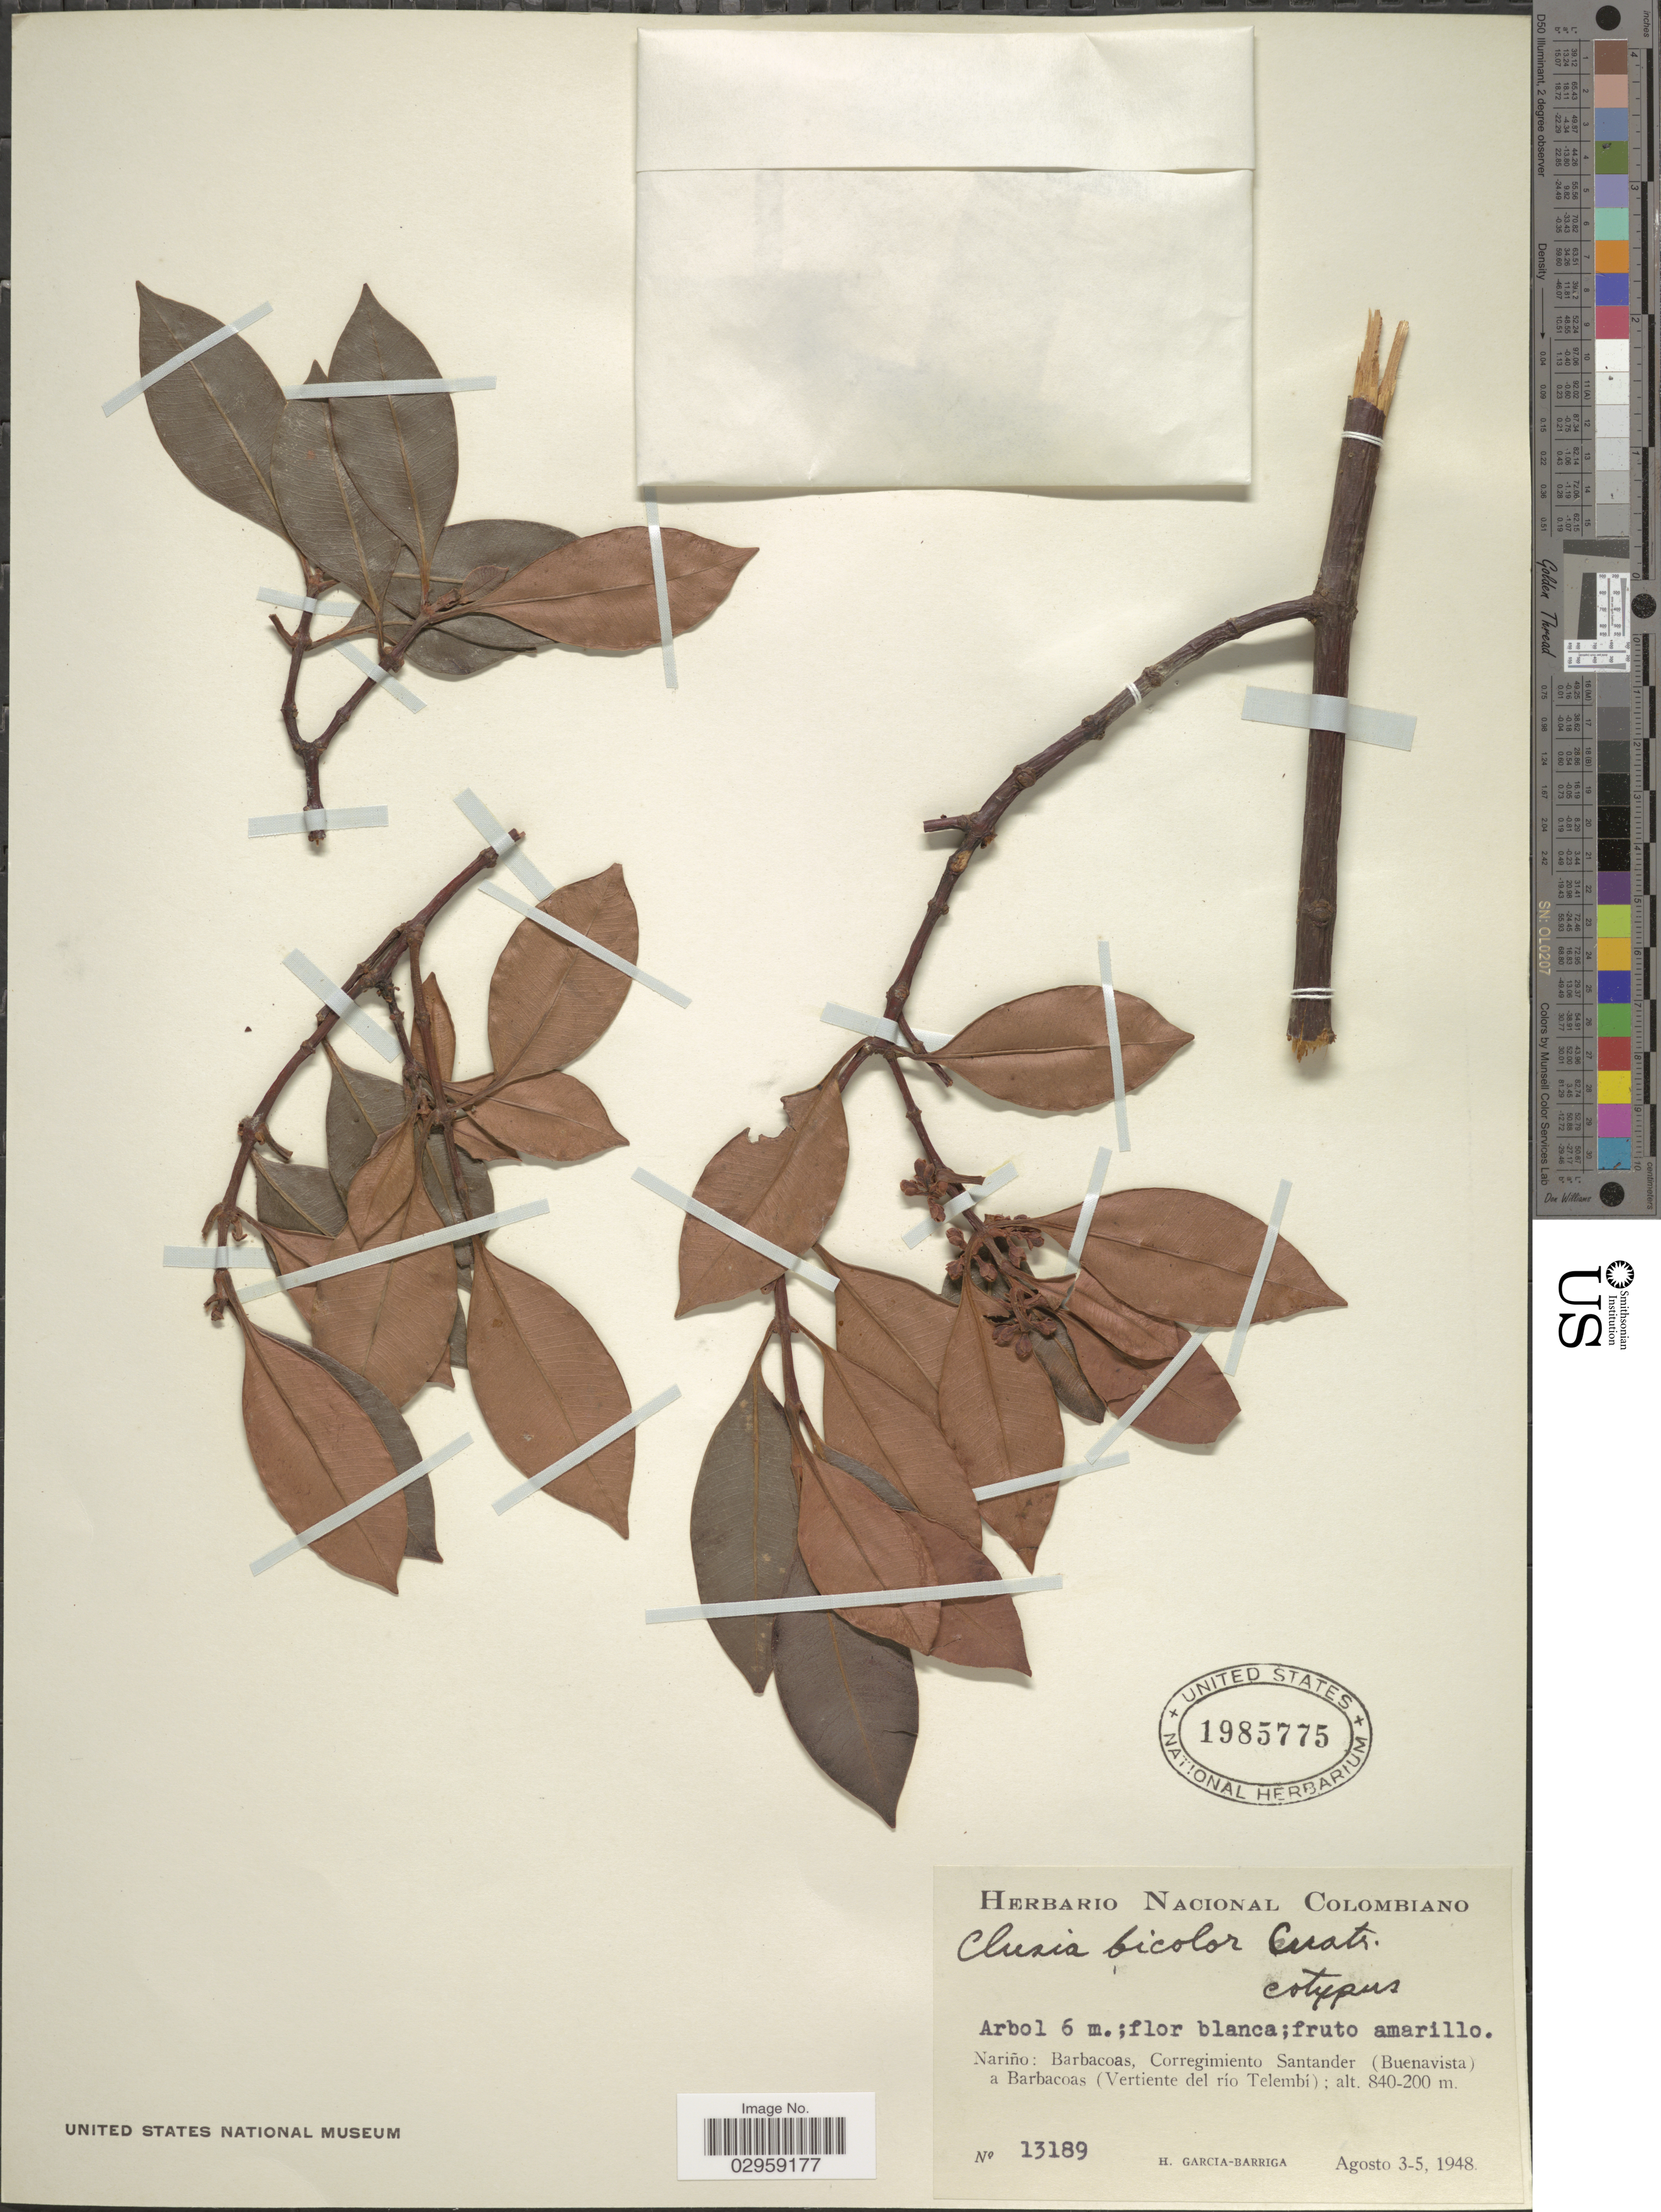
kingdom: Plantae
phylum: Tracheophyta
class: Magnoliopsida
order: Malpighiales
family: Clusiaceae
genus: Clusia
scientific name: Clusia bicolor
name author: Mart.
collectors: H. García Barriga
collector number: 13189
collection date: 1948-08-03/1948-08-05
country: Colombia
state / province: Nariño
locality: Barbacoas, Corregimiento Santander (Buenavista) a Barbacoas (Vertiente del río Telembí).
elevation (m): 200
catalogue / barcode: US 1985775